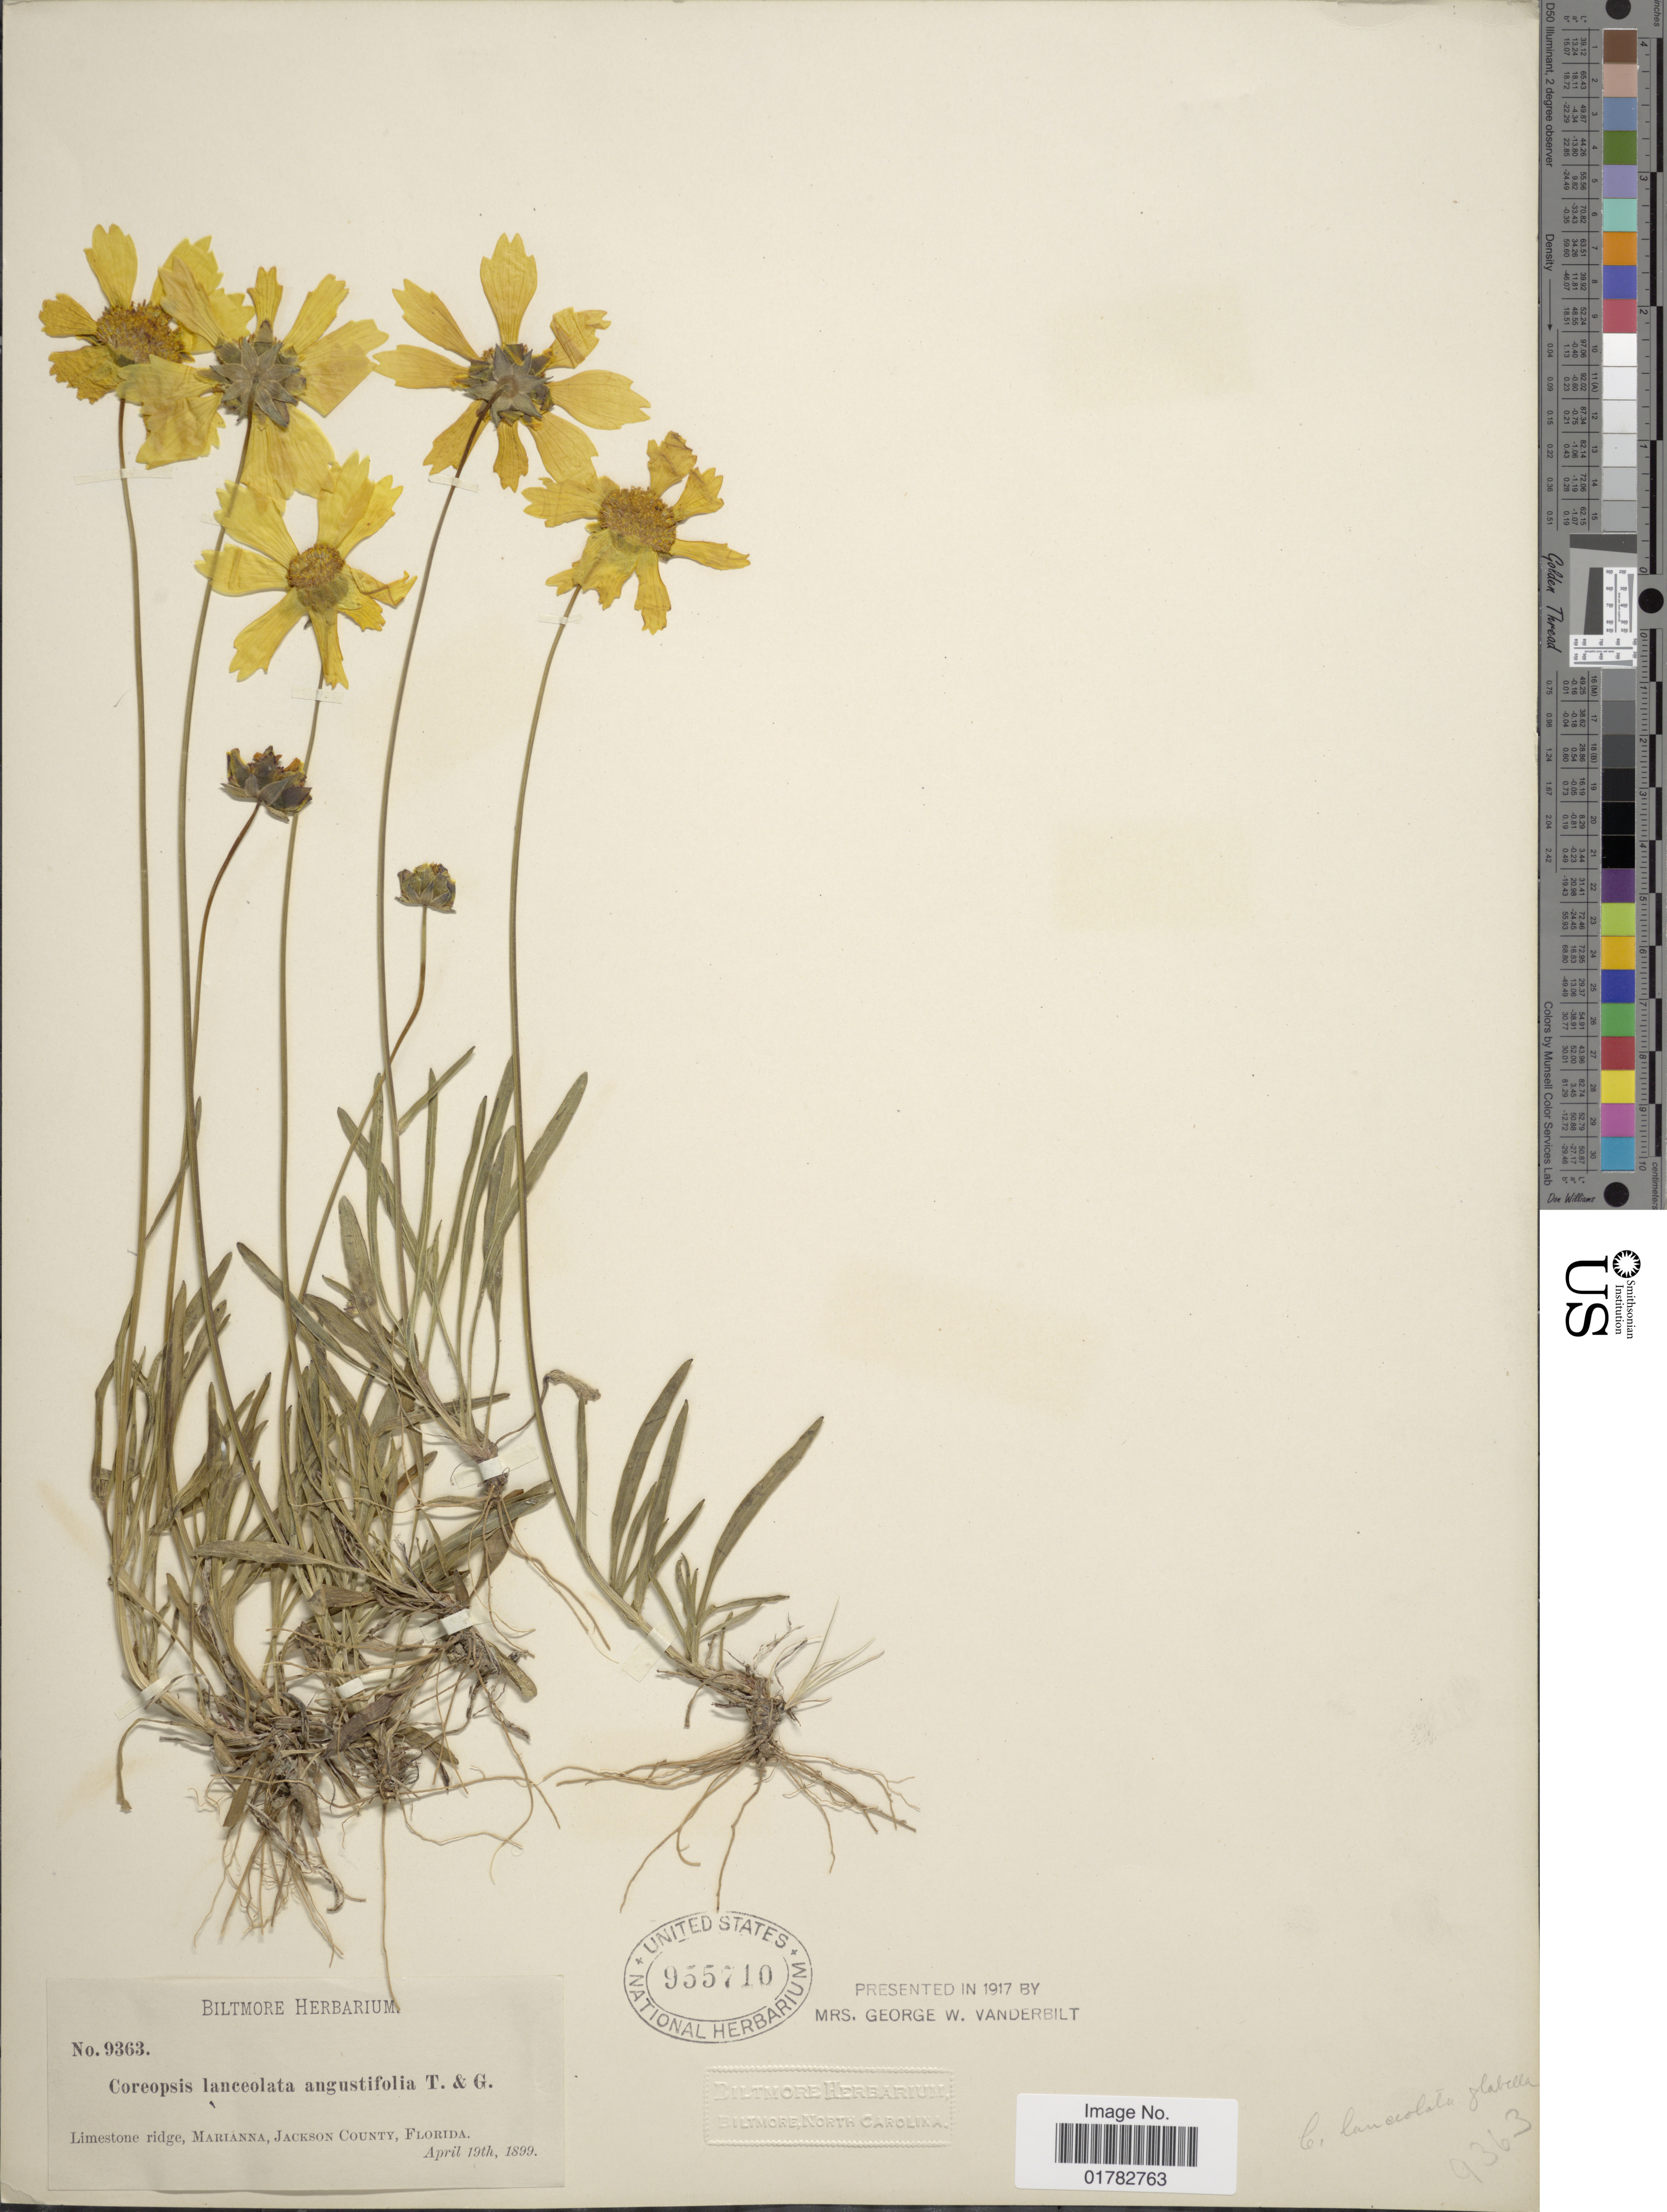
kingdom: Plantae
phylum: Tracheophyta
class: Magnoliopsida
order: Asterales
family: Asteraceae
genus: Coreopsis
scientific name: Coreopsis lanceolata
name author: L.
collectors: ex herb. Biltmore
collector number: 9363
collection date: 1899-04-19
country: United States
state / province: Florida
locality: Limestone ridge, Marianna, Jackson County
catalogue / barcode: US 955710